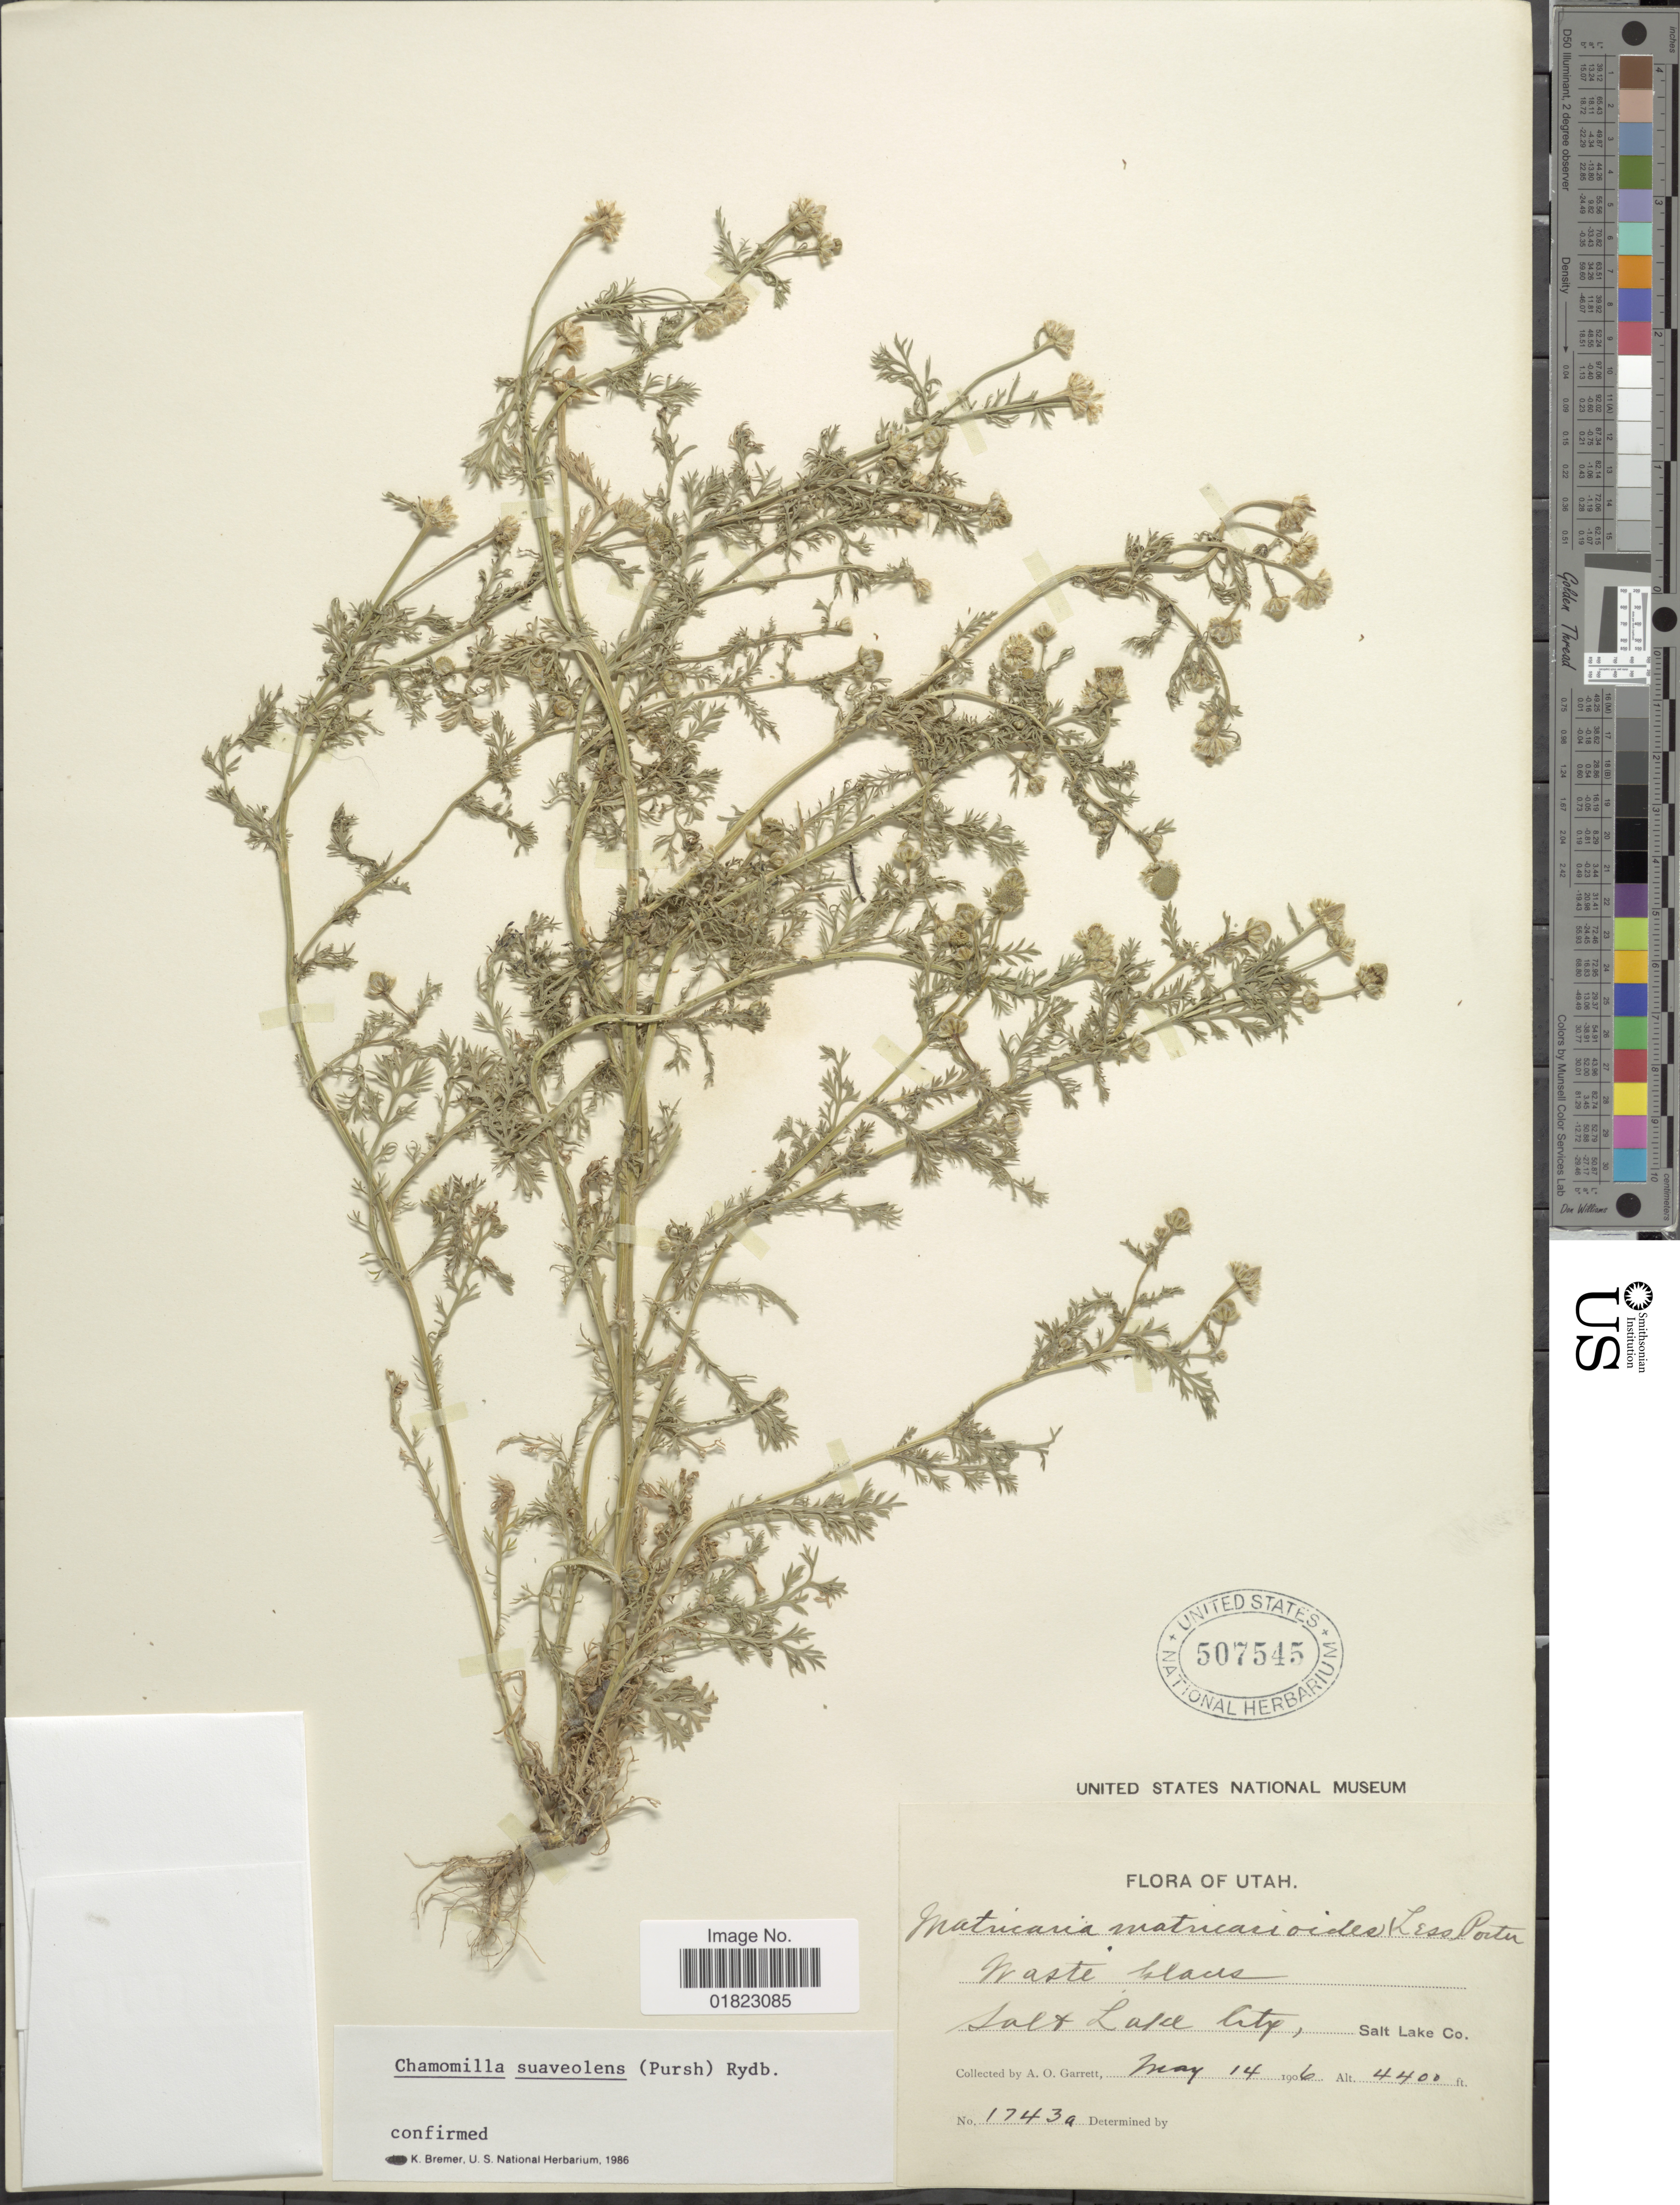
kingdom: Plantae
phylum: Tracheophyta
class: Magnoliopsida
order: Asterales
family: Asteraceae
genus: Matricaria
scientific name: Matricaria matricarioides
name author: (Less.) Porter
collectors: A. O. Garrett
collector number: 1743a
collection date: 1906-05-14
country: United States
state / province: Utah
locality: Utah, Waste places, Salt Lake City, Salt Lake Co.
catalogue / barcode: US 507545